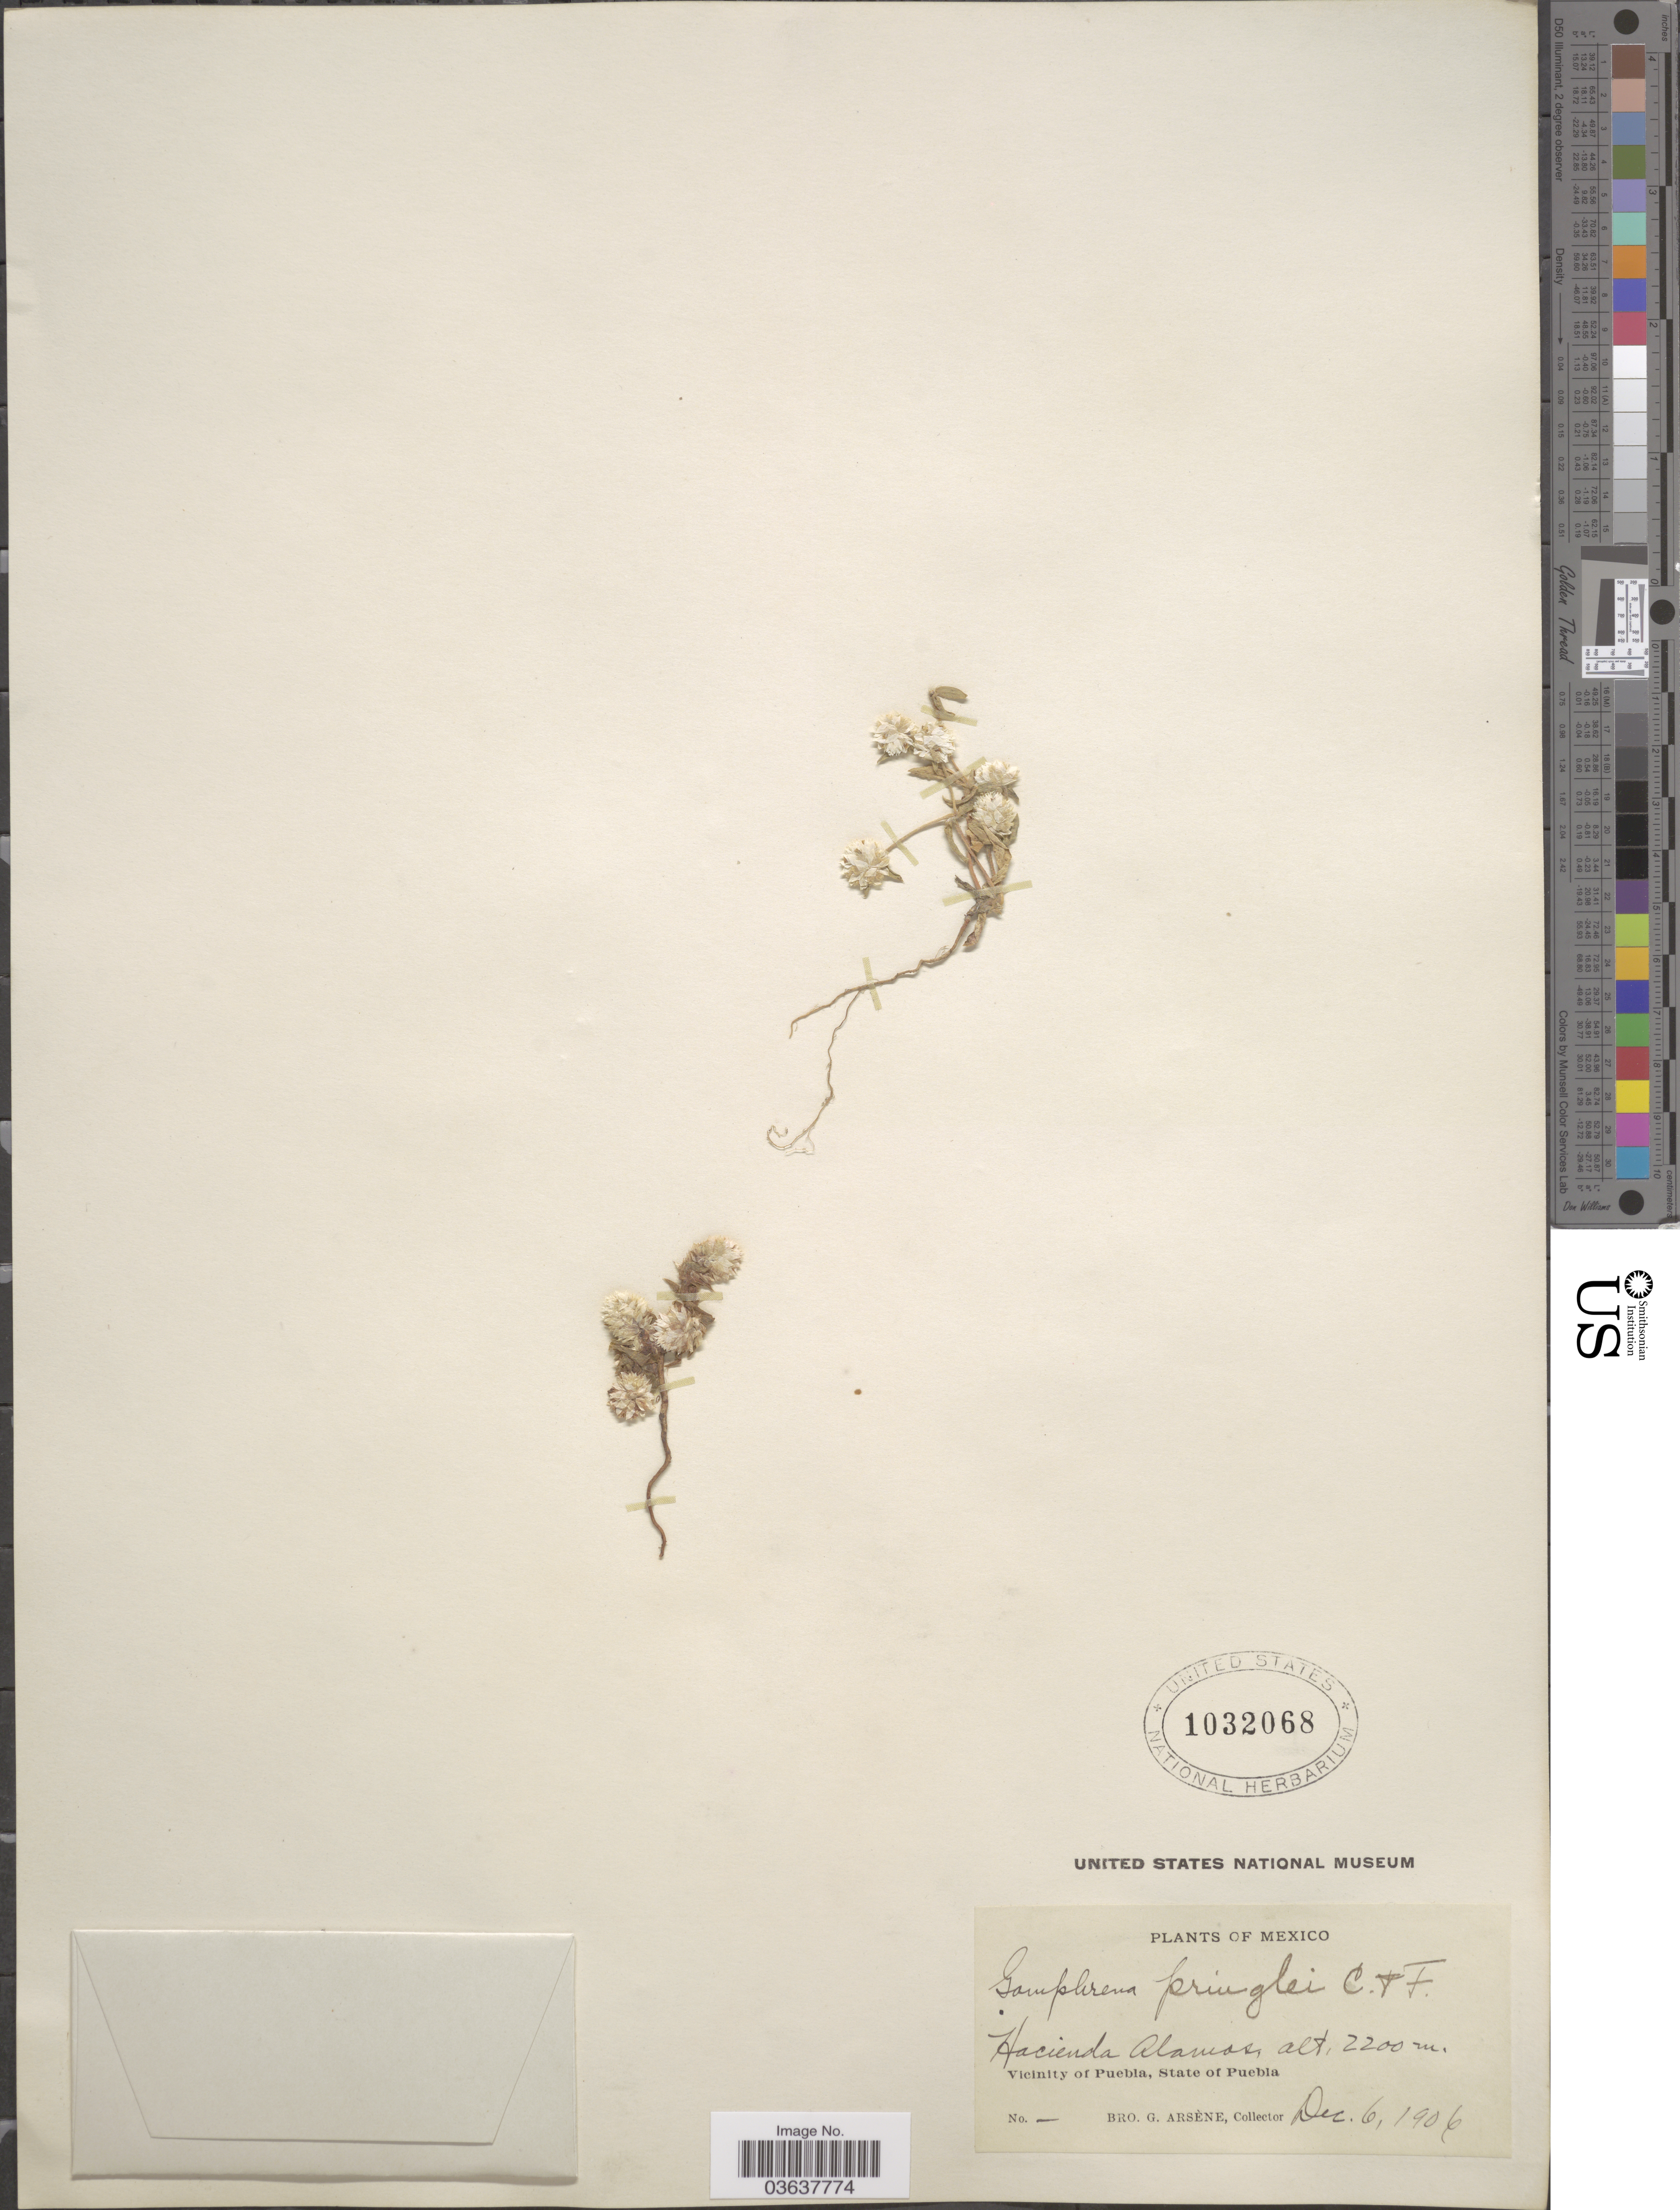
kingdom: Plantae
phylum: Tracheophyta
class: Magnoliopsida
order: Caryophyllales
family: Amaranthaceae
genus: Gomphrena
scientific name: Gomphrena pringlei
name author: J.M. Coult. & Fisher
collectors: Bro. G. Arsène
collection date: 1906-12-06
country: Mexico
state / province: Puebla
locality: Hacienda Alamos, Vicinity of Puebla.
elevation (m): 2200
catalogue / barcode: US 1032068